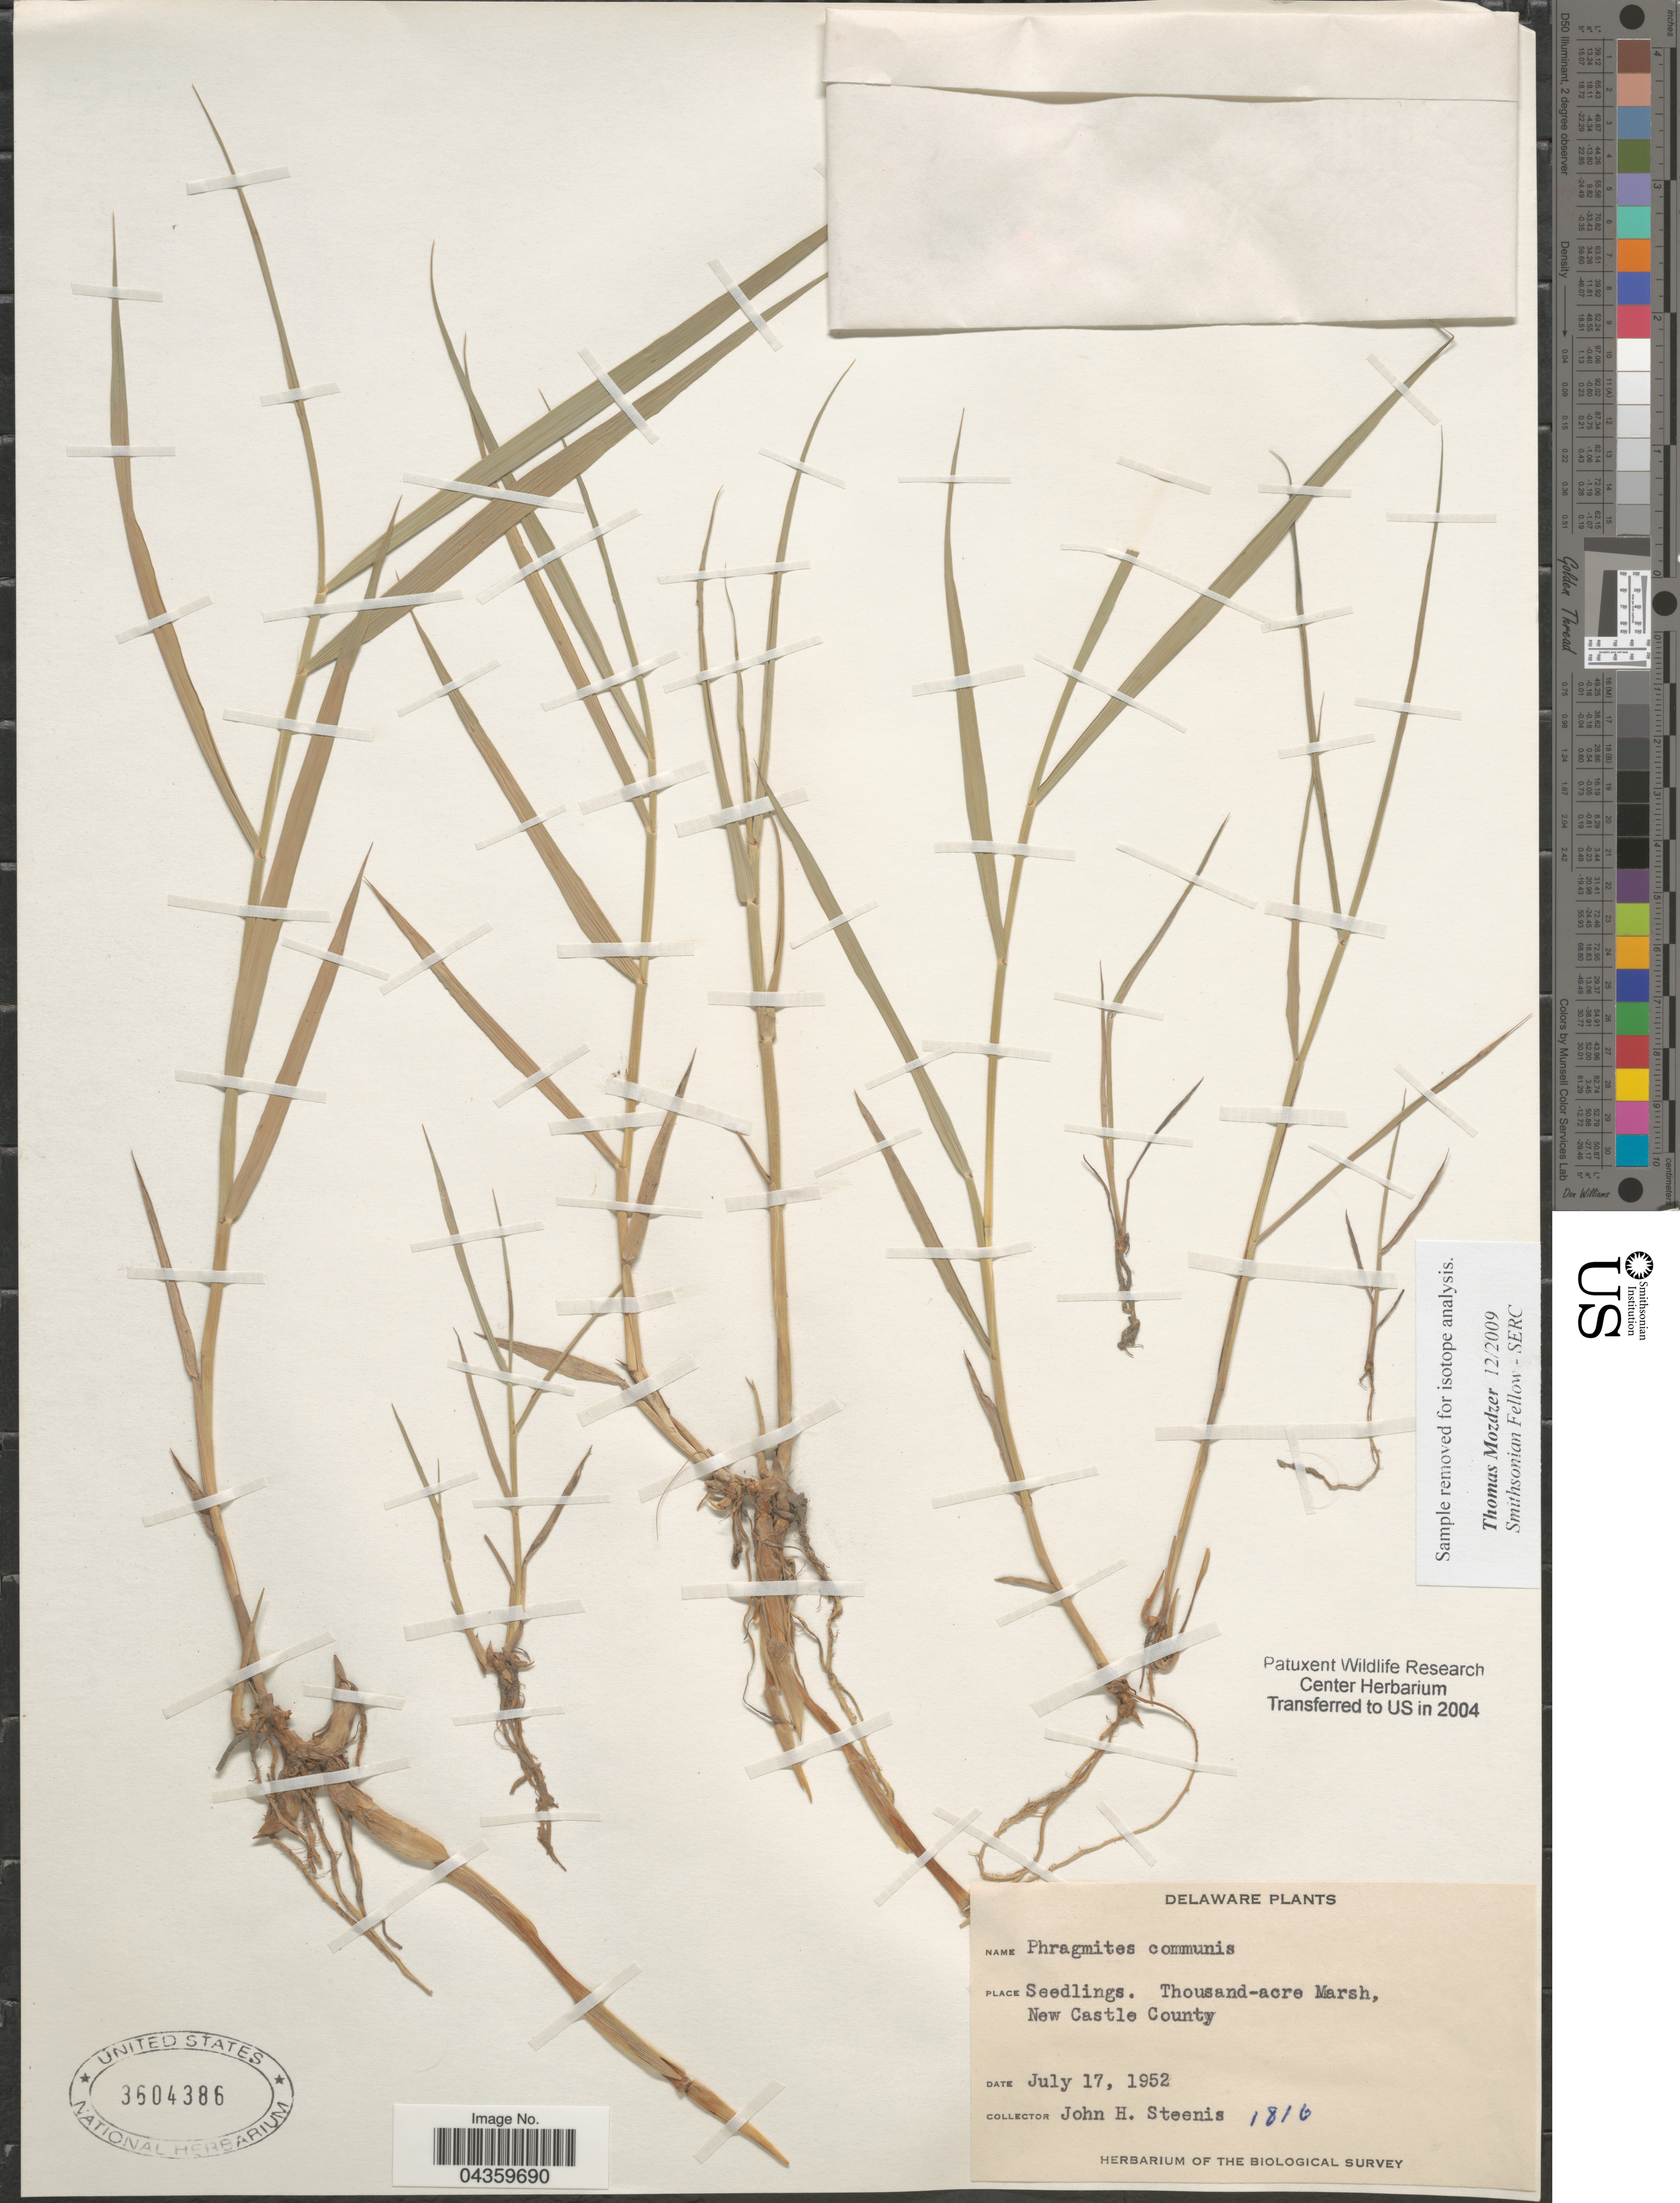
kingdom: Plantae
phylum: Tracheophyta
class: Liliopsida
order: Poales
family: Poaceae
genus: Phragmites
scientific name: Phragmites australis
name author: (Cav.) Trin. ex Steud.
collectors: J. H. Steenis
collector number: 1816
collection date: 1952-07-17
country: United States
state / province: Delaware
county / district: New Castle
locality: Thousand-acre Marsh, New Castle County. The Biological Survey.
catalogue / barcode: US 3604386